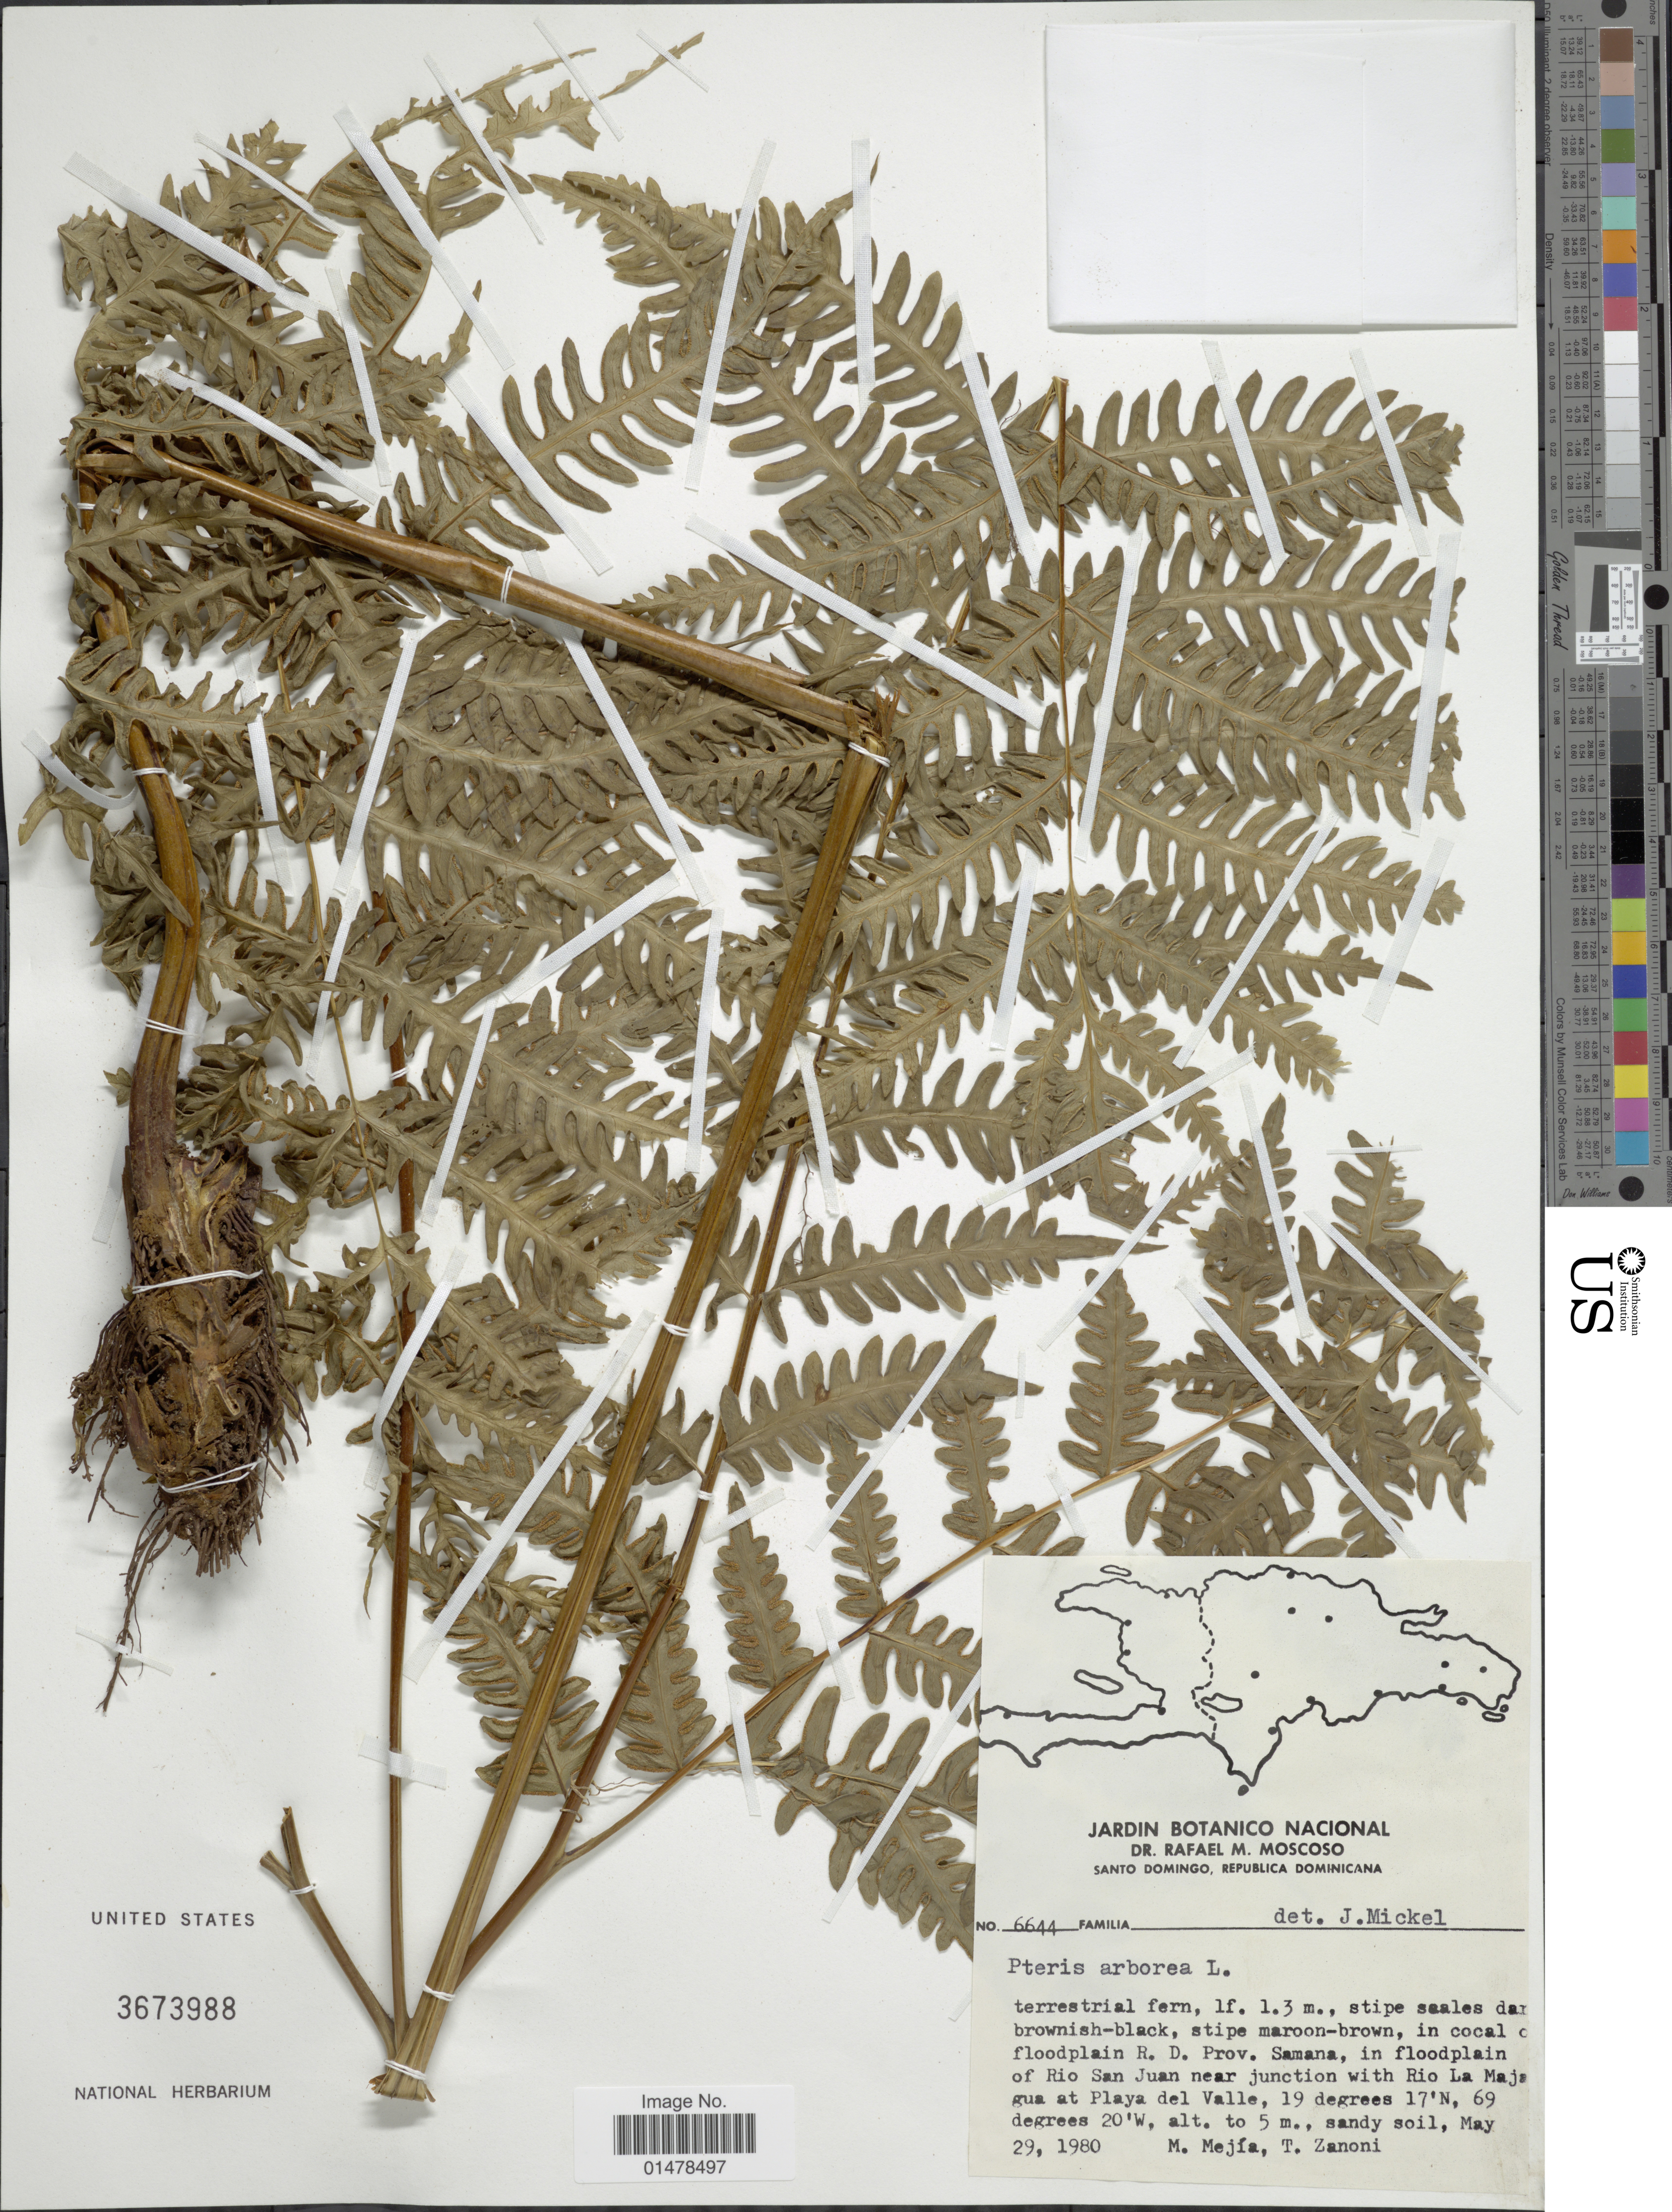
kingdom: Plantae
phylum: Tracheophyta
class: Polypodiopsida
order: Polypodiales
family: Pteridaceae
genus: Pteris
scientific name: Pteris arborea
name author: L.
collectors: M. Majia & T. A. Zanoni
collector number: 6644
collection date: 1980-05-29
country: Dominican Republic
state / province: Samaná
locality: In floodpalin of Rio San Juan near junction with Rio La Majagua at Playa del Valle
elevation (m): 5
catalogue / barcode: US 3673988